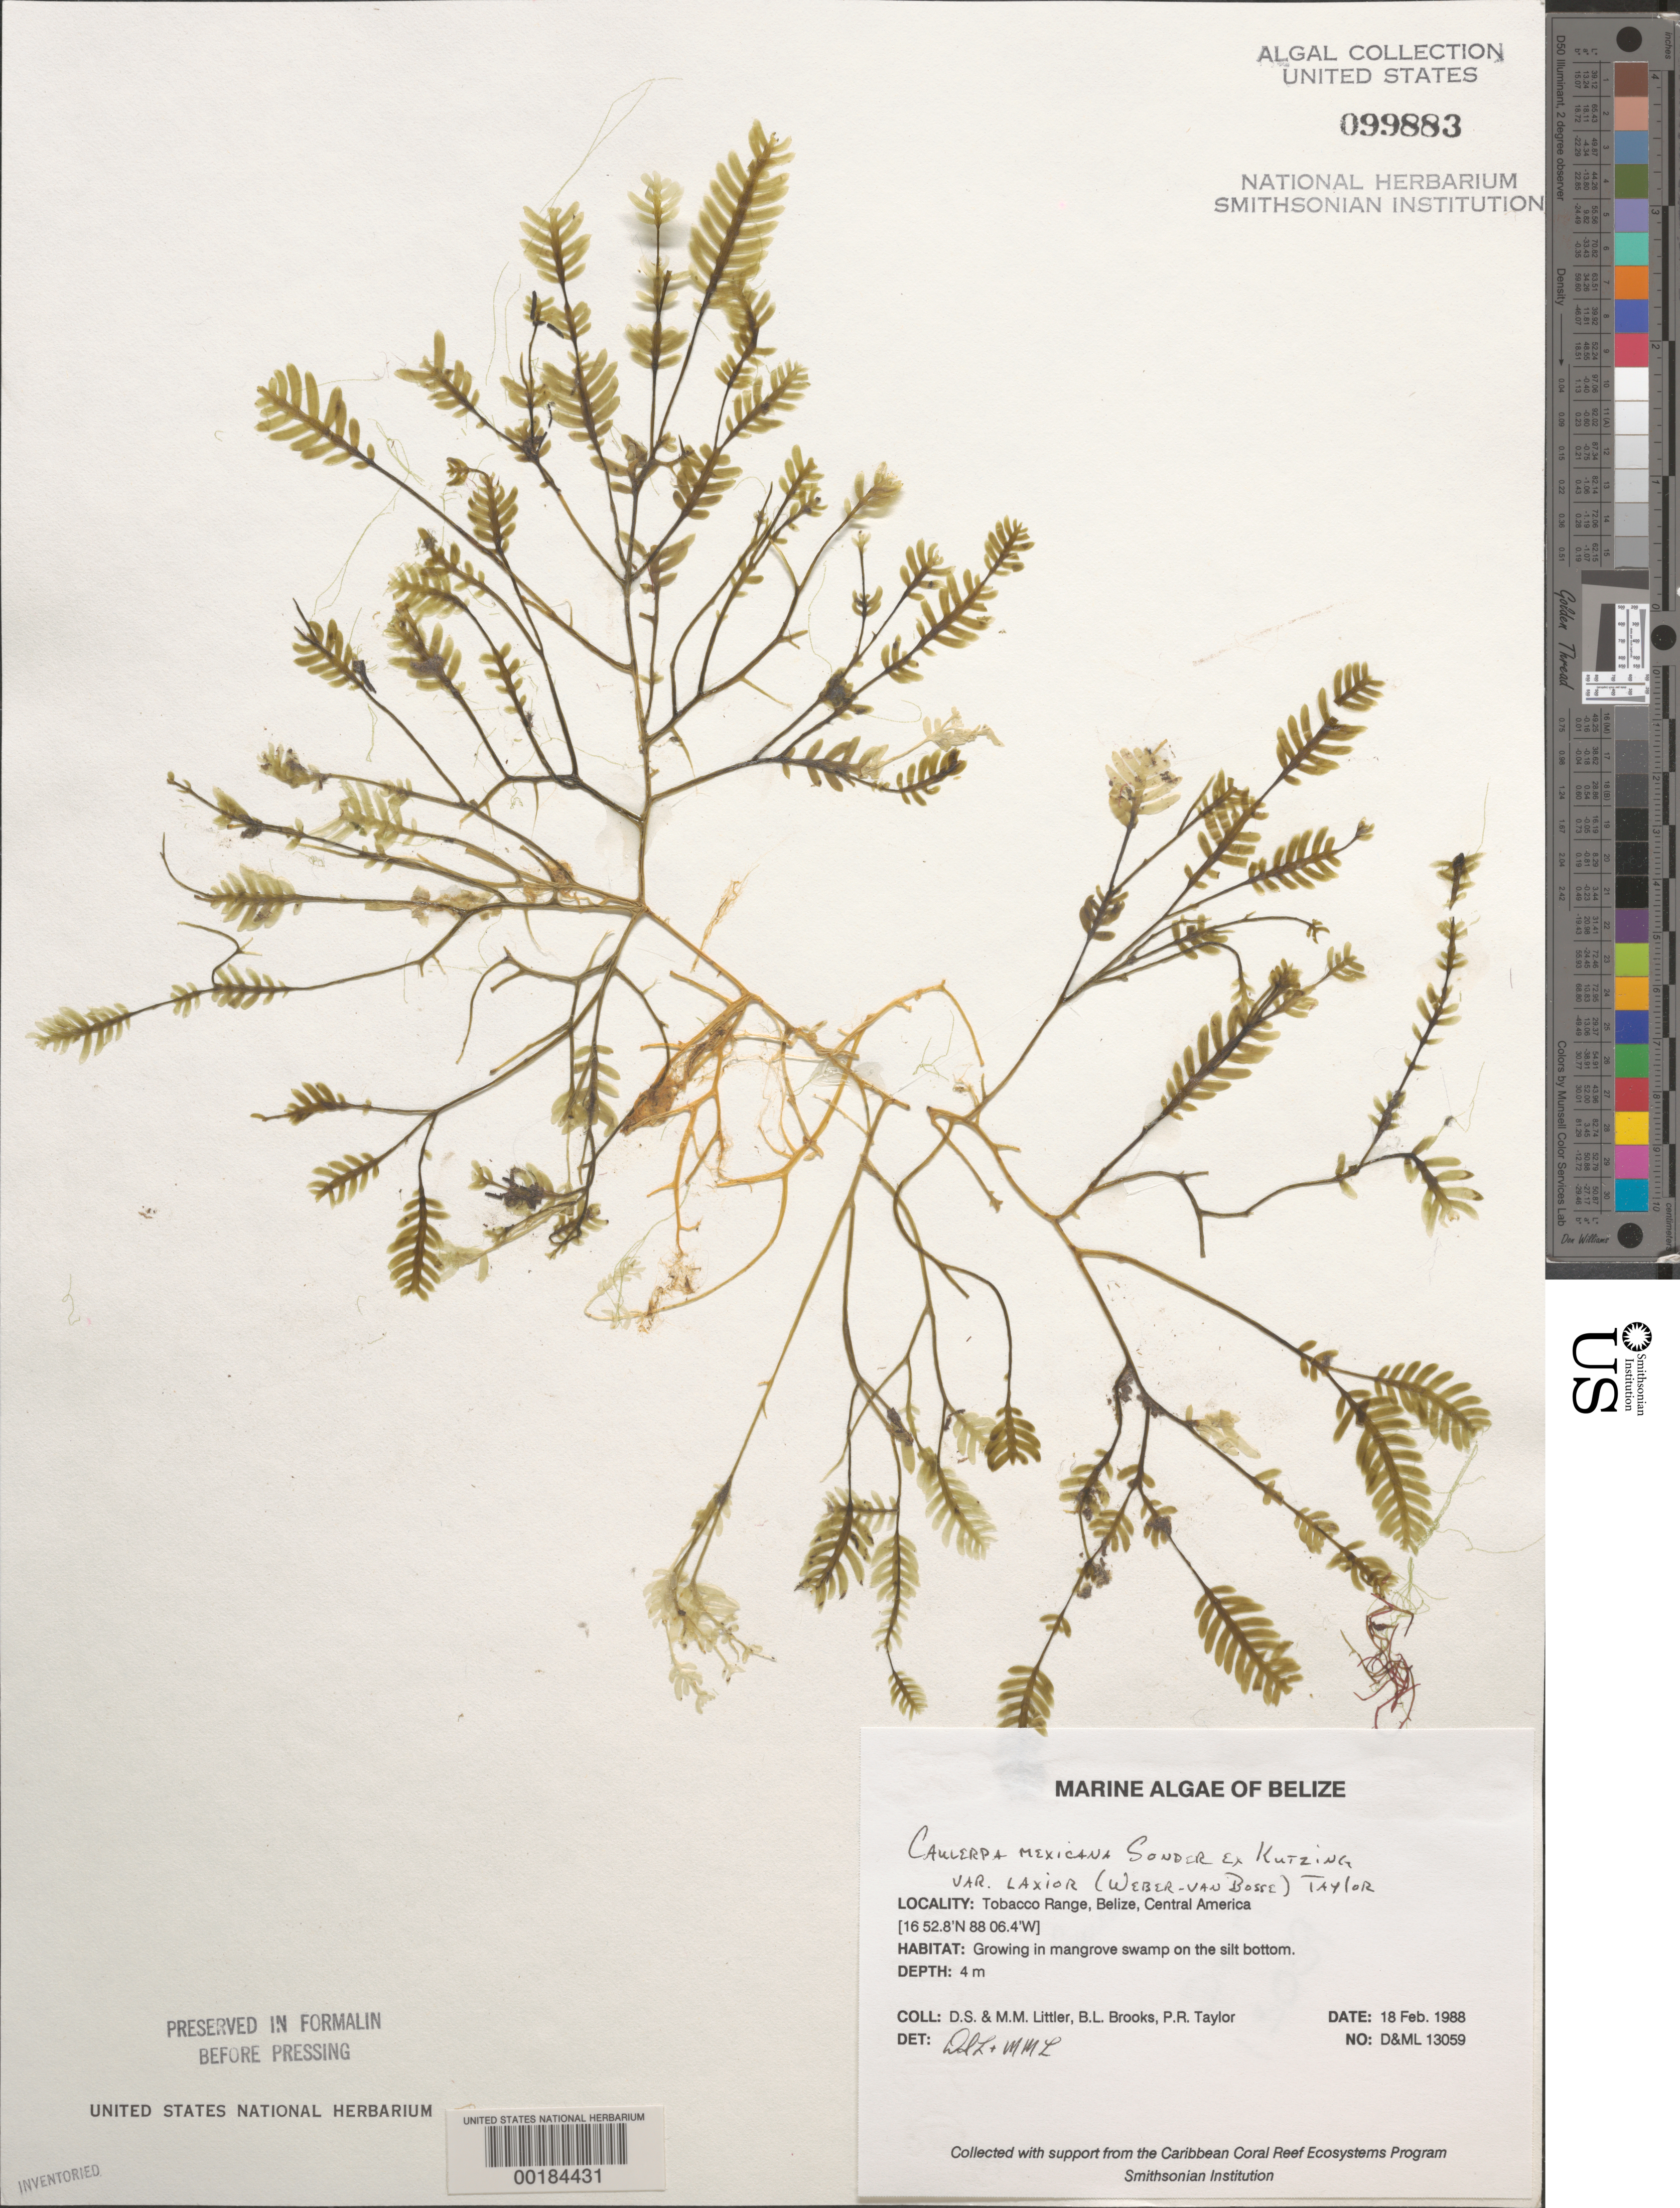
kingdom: Plantae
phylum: Chlorophyta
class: Ulvophyceae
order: Bryopsidales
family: Caulerpaceae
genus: Caulerpa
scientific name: Caulerpa mexicana var. laxior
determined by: Littler, D. S.; Littler, M. M.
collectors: D. S. Littler, M. M. Littler, B. Brooks & P. R. Taylor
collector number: D&ML 13059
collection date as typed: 18 Feb 1988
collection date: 1988-02-18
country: Belize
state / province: Stann Creek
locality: Tobacco Range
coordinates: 16 52.8' N, 88 06.4' W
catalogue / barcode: US 99883